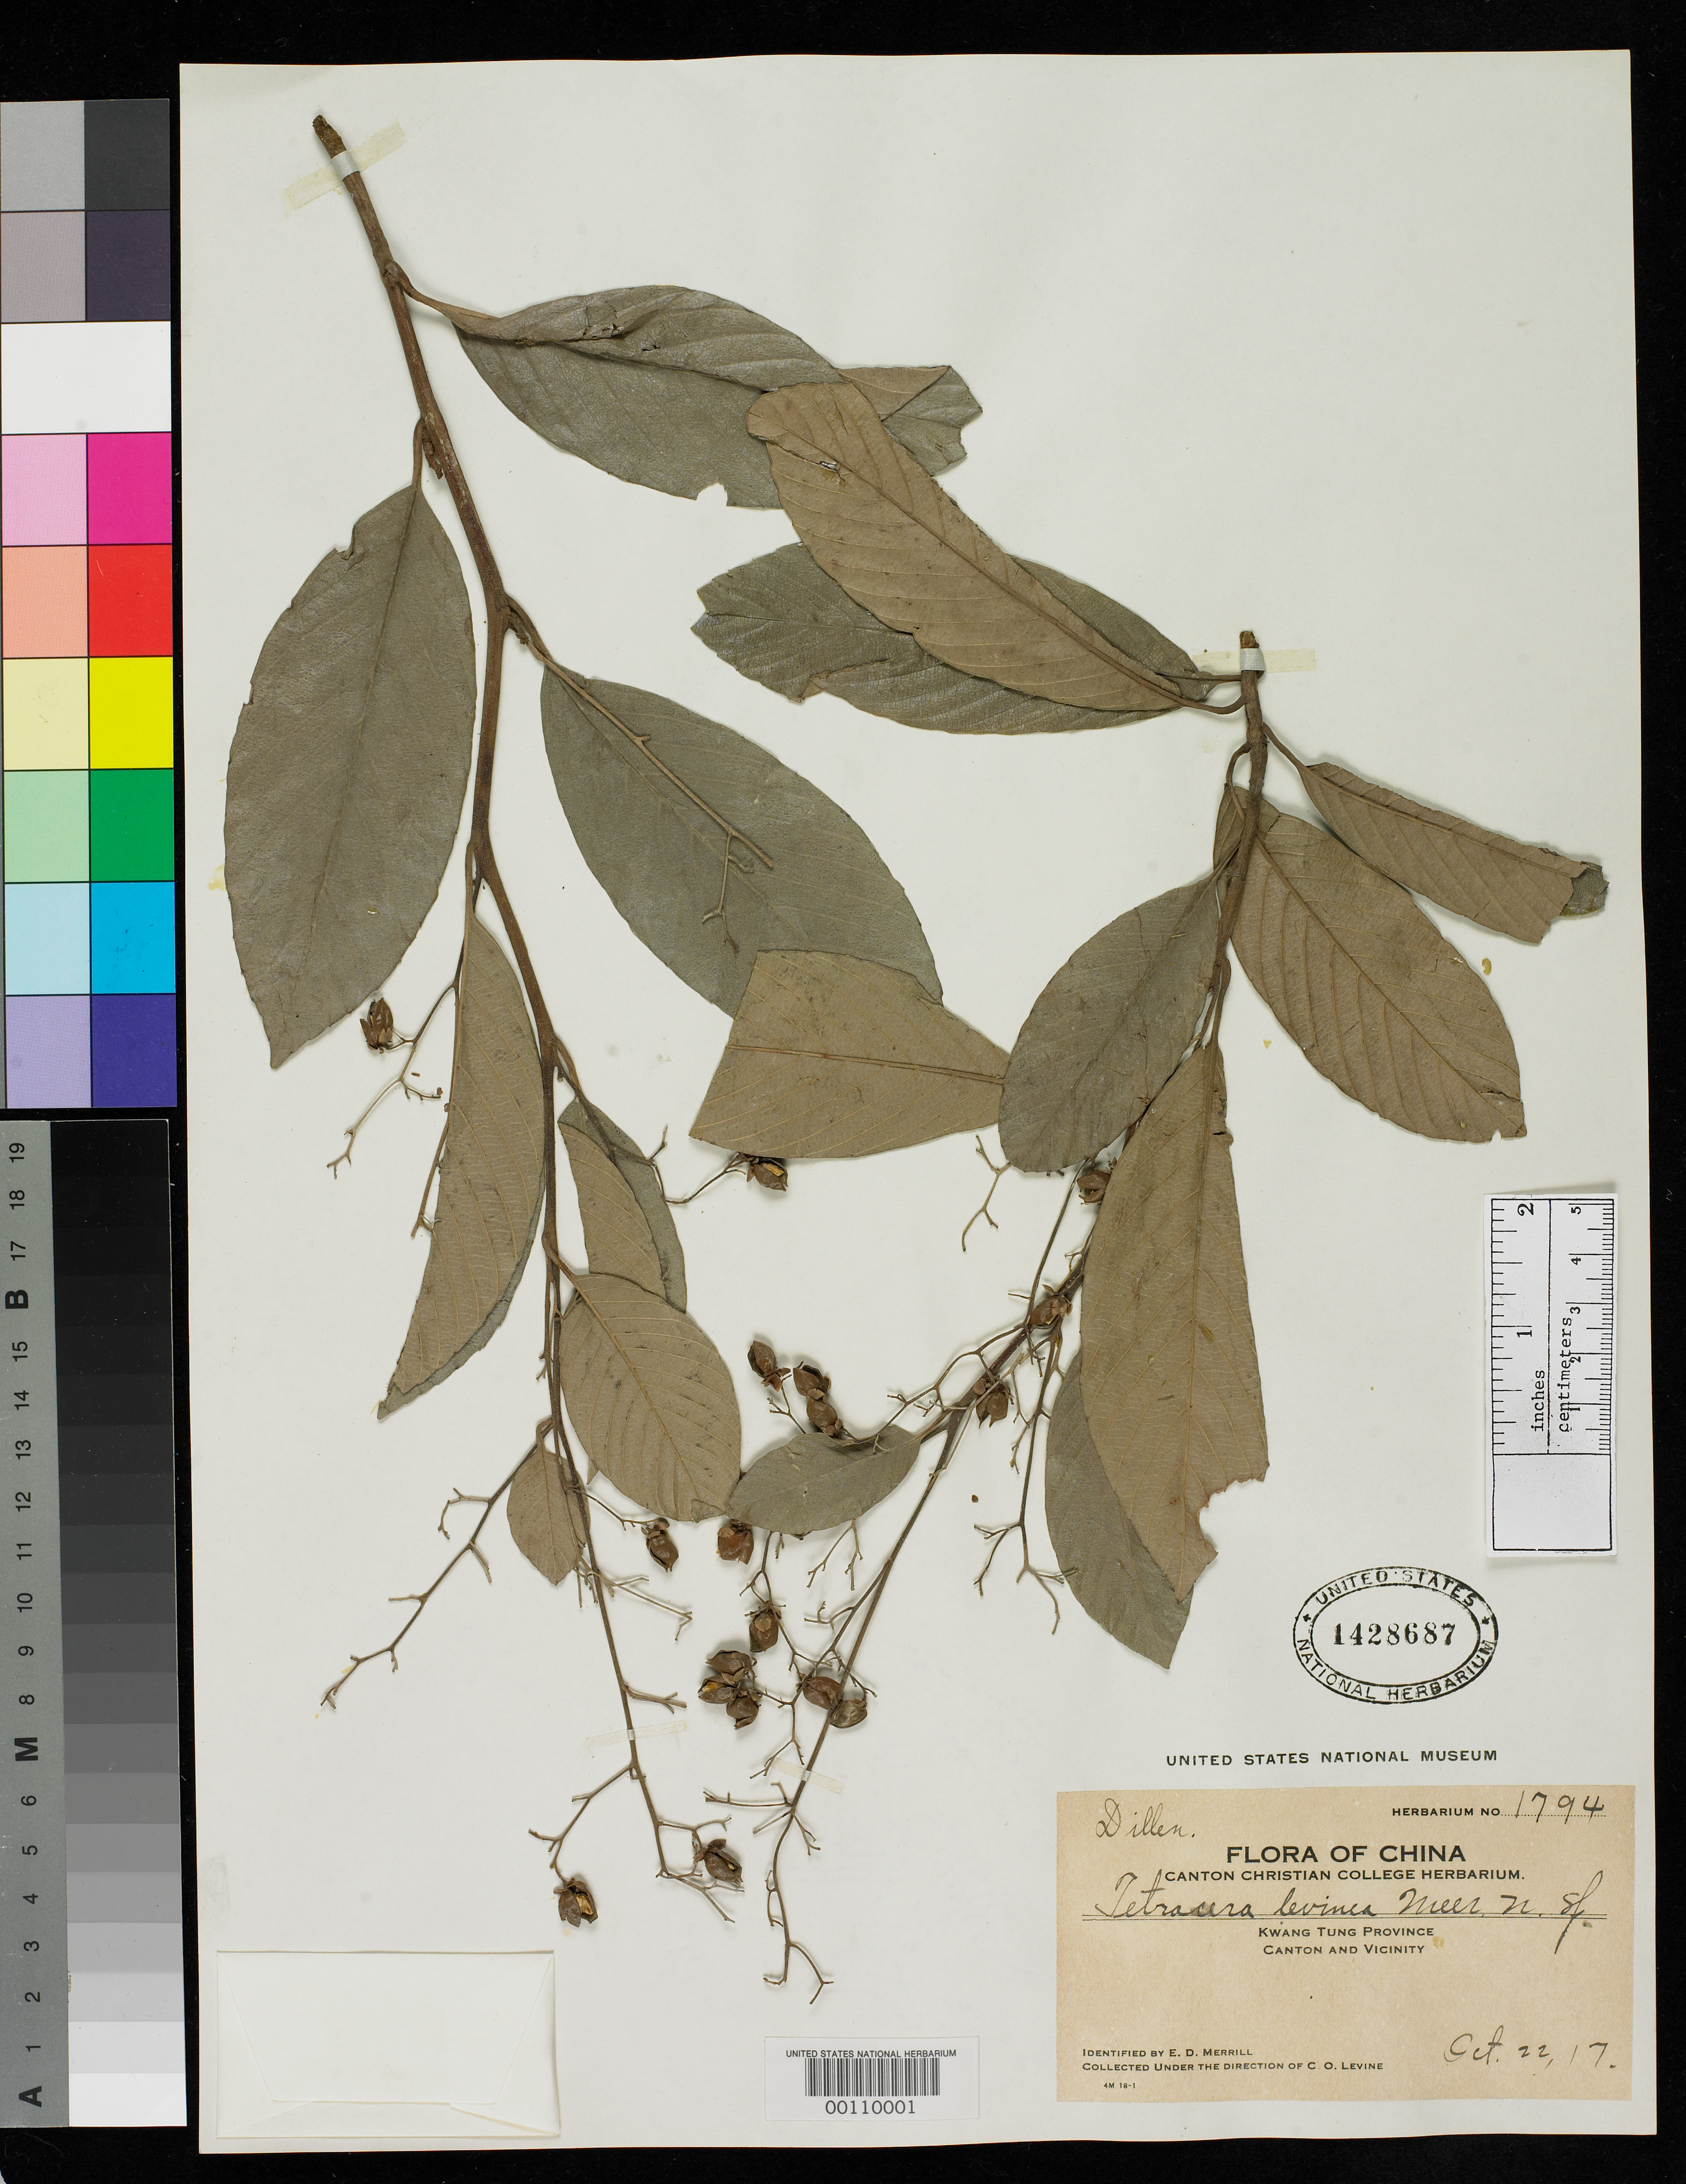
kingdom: Plantae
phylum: Tracheophyta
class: Magnoliopsida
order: Dilleniales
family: Dilleniaceae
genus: Tetracera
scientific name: Tetracera levinei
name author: Merr.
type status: Isotype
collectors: C. O. Levine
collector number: C.C.C. 1794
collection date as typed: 22 Oct 1917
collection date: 1917-10-22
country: China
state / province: Guangdong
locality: Canton and vicinity.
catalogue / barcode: US 1428687